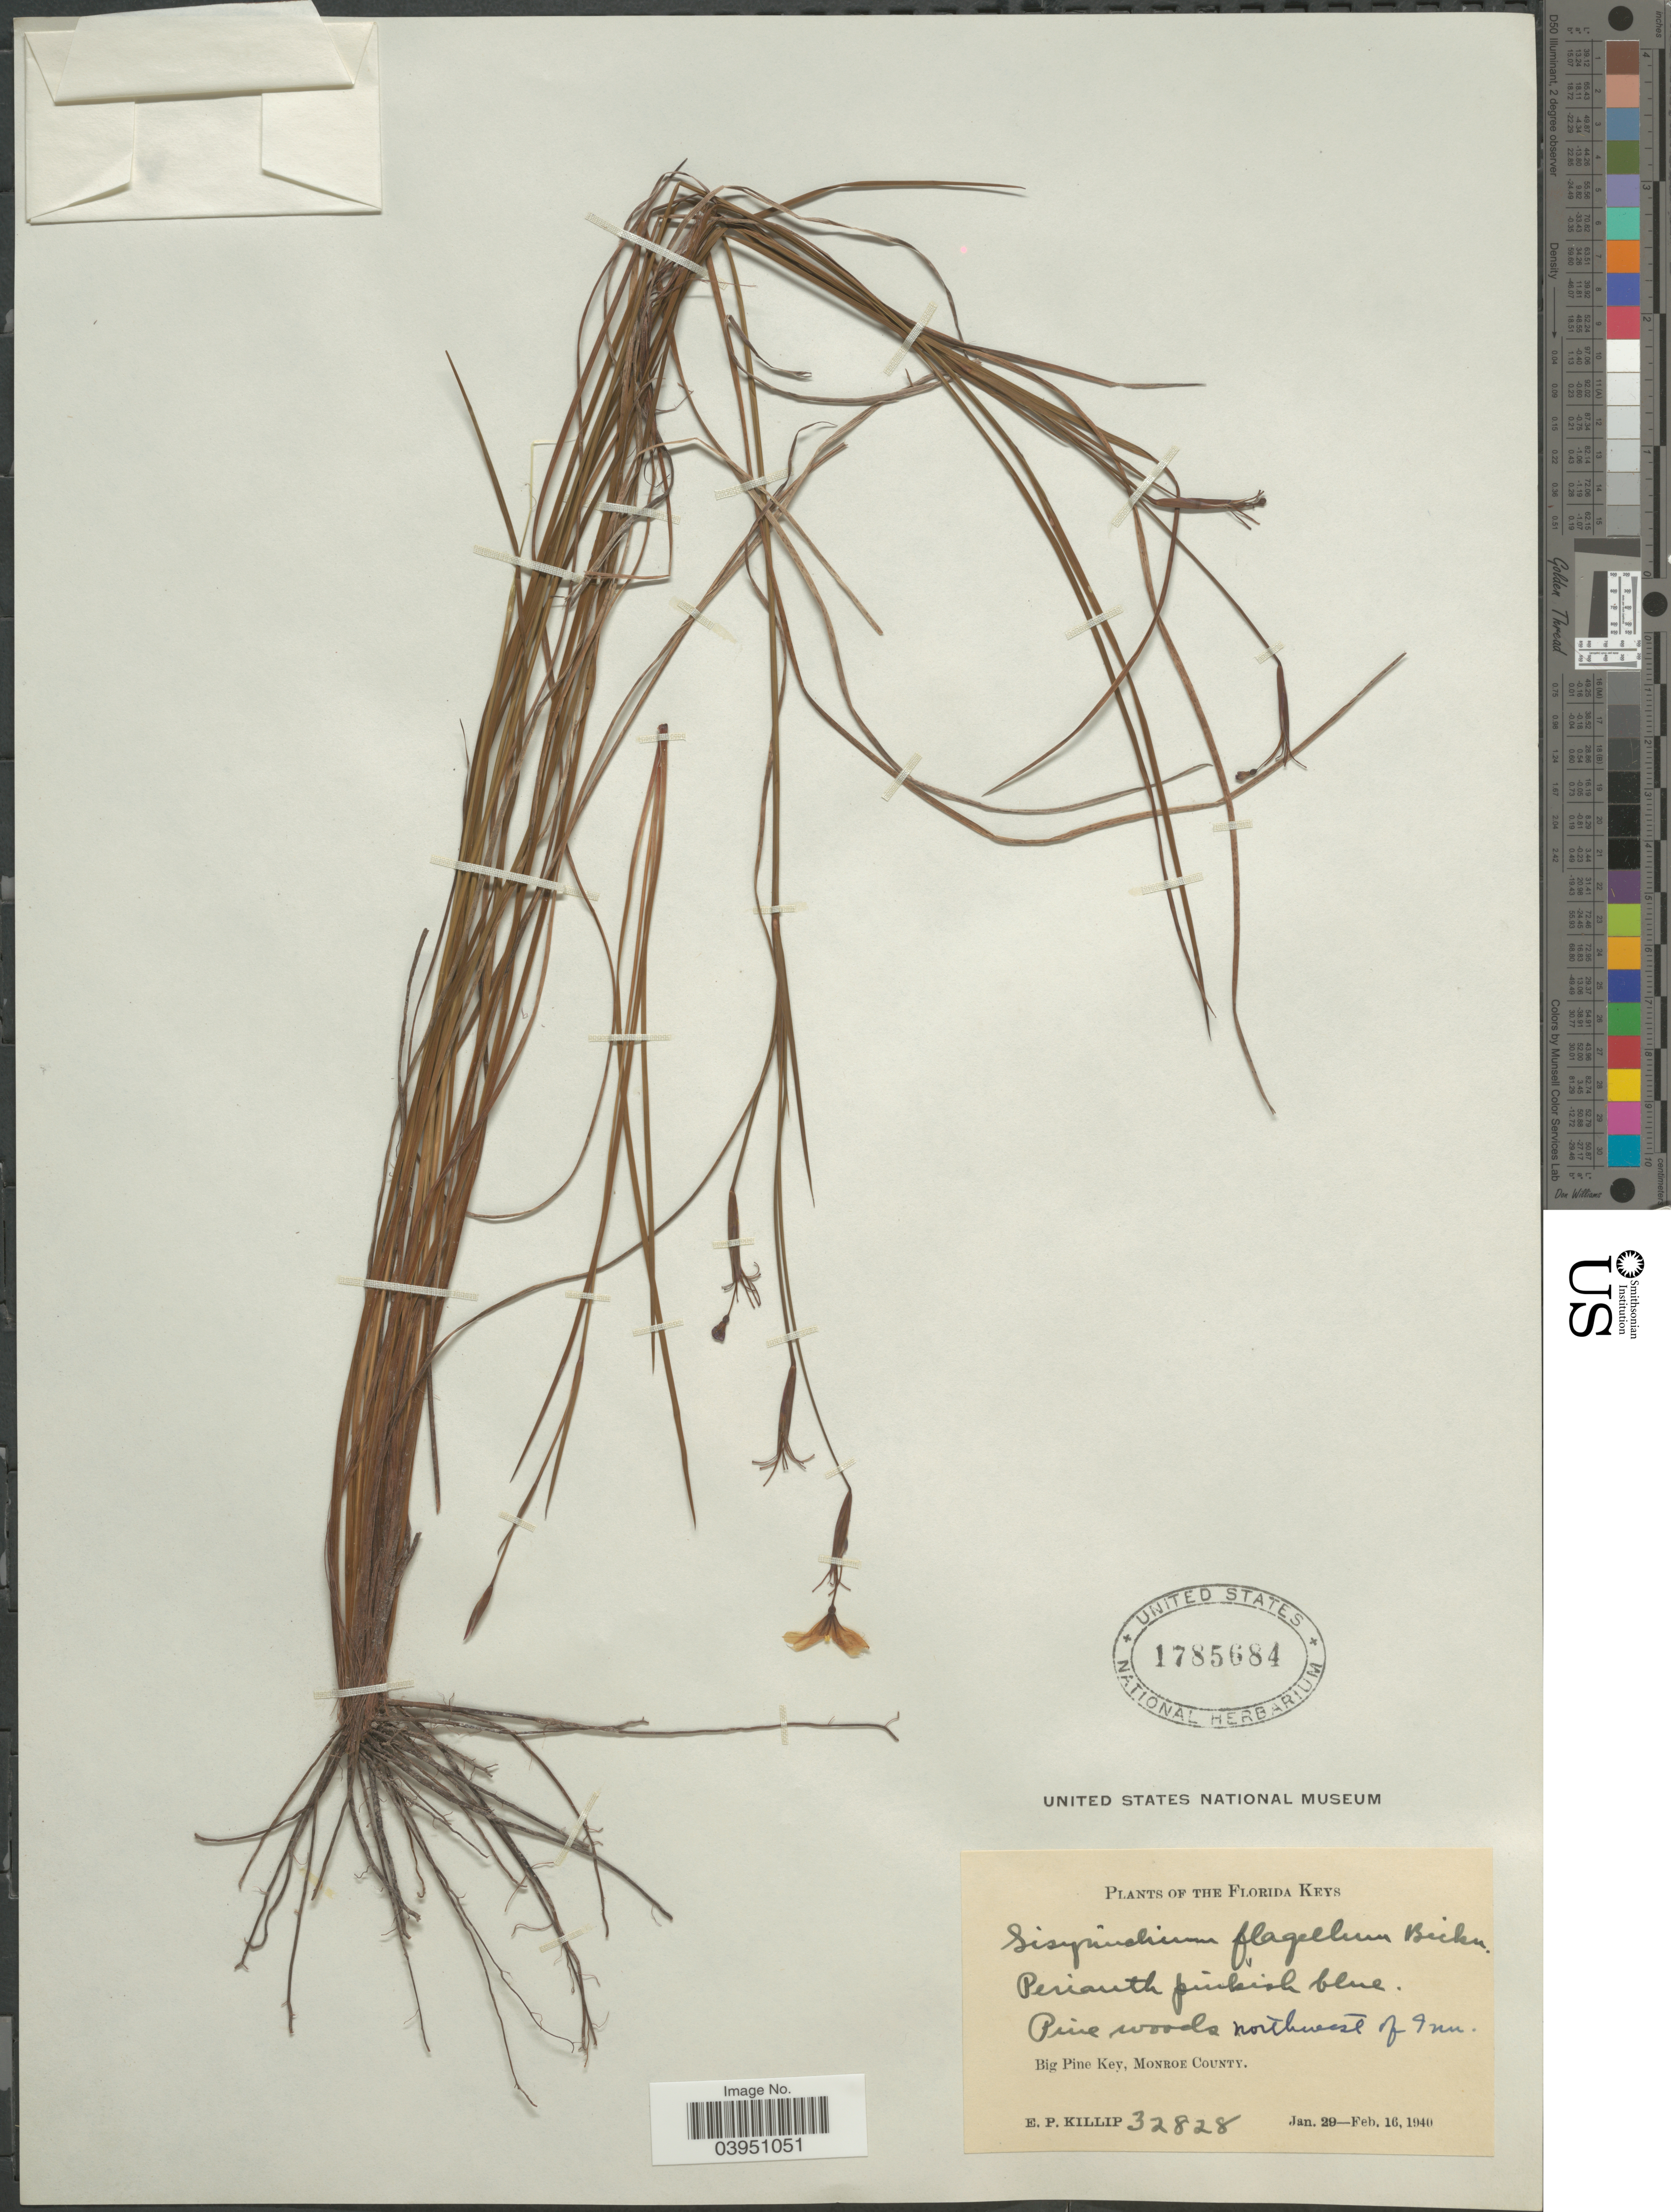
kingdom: Plantae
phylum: Tracheophyta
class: Liliopsida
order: Asparagales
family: Iridaceae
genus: Sisyrinchium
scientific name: Sisyrinchium flagellum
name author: E.P. Bicknell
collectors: E. P. Killip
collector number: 32828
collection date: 1940-01-29/1940-02-16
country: United States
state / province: Florida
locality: Florida Keys. Pine woods northwest of Inn. Big Pine key, Monroe County.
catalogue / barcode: US 1785684